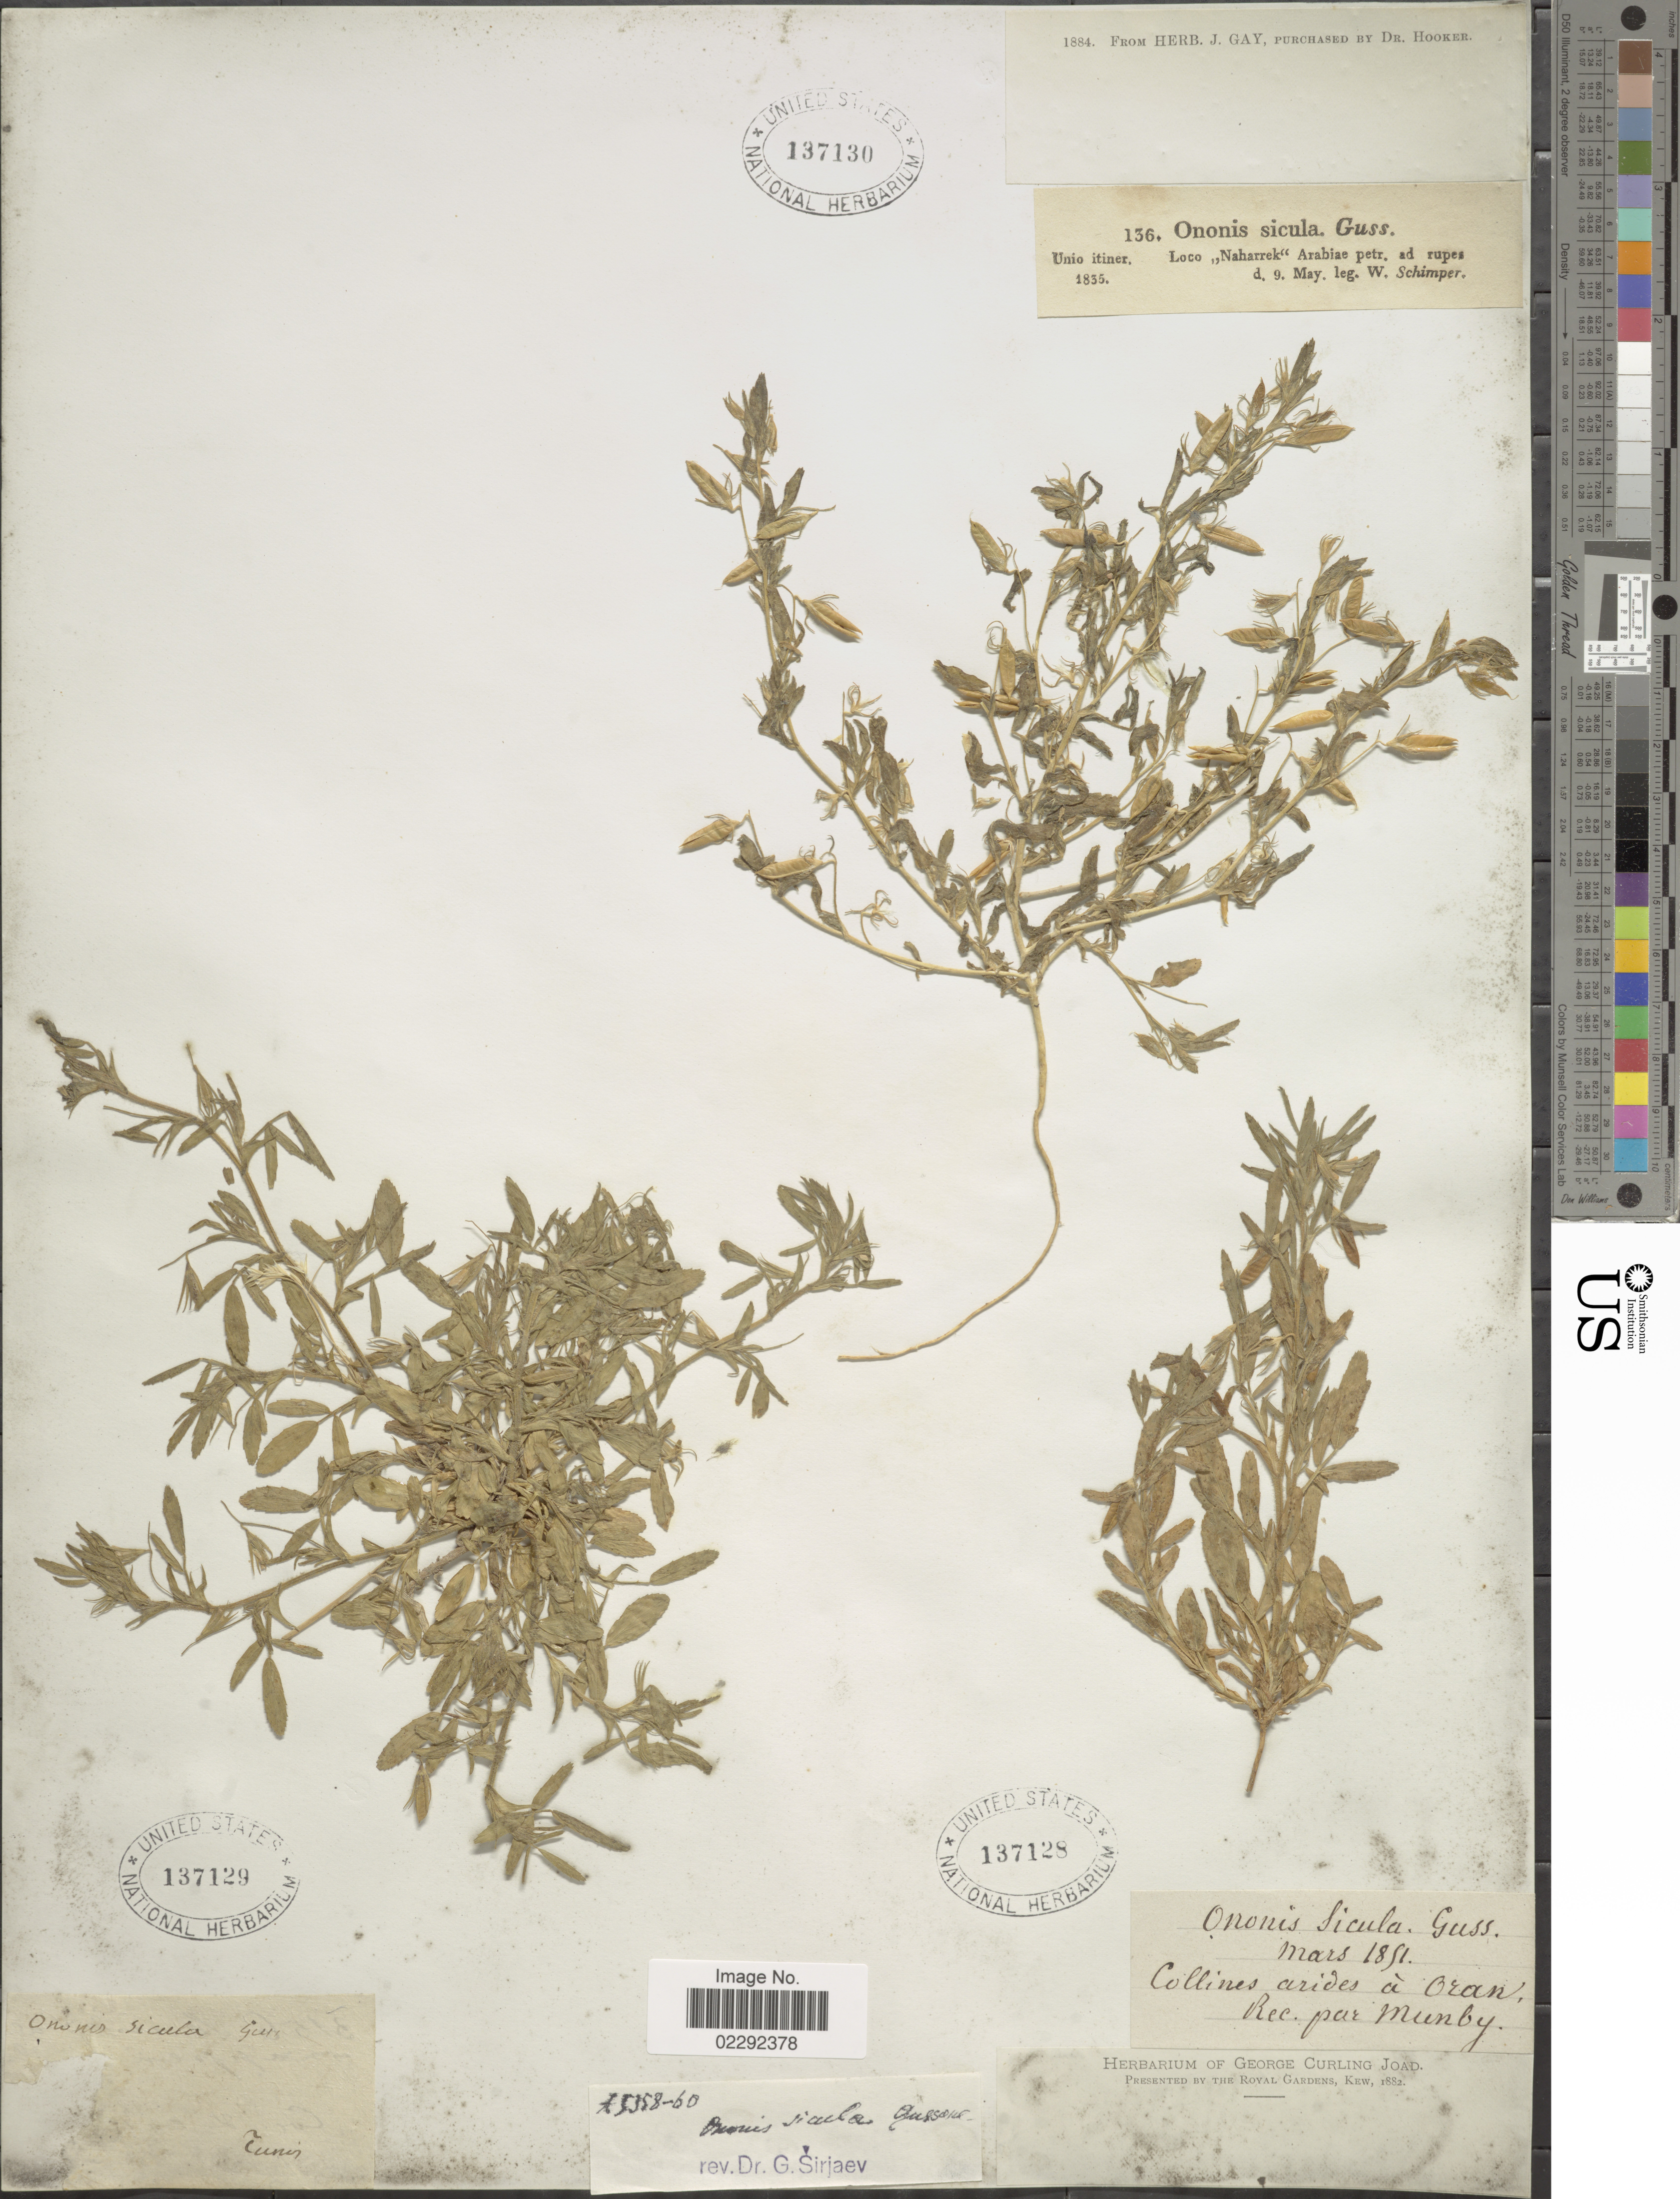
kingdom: Plantae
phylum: Tracheophyta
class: Magnoliopsida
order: Fabales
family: Fabaceae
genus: Ononis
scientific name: Ononis sicula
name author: Gussone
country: Tunisia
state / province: Tunis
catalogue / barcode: US 137129-2